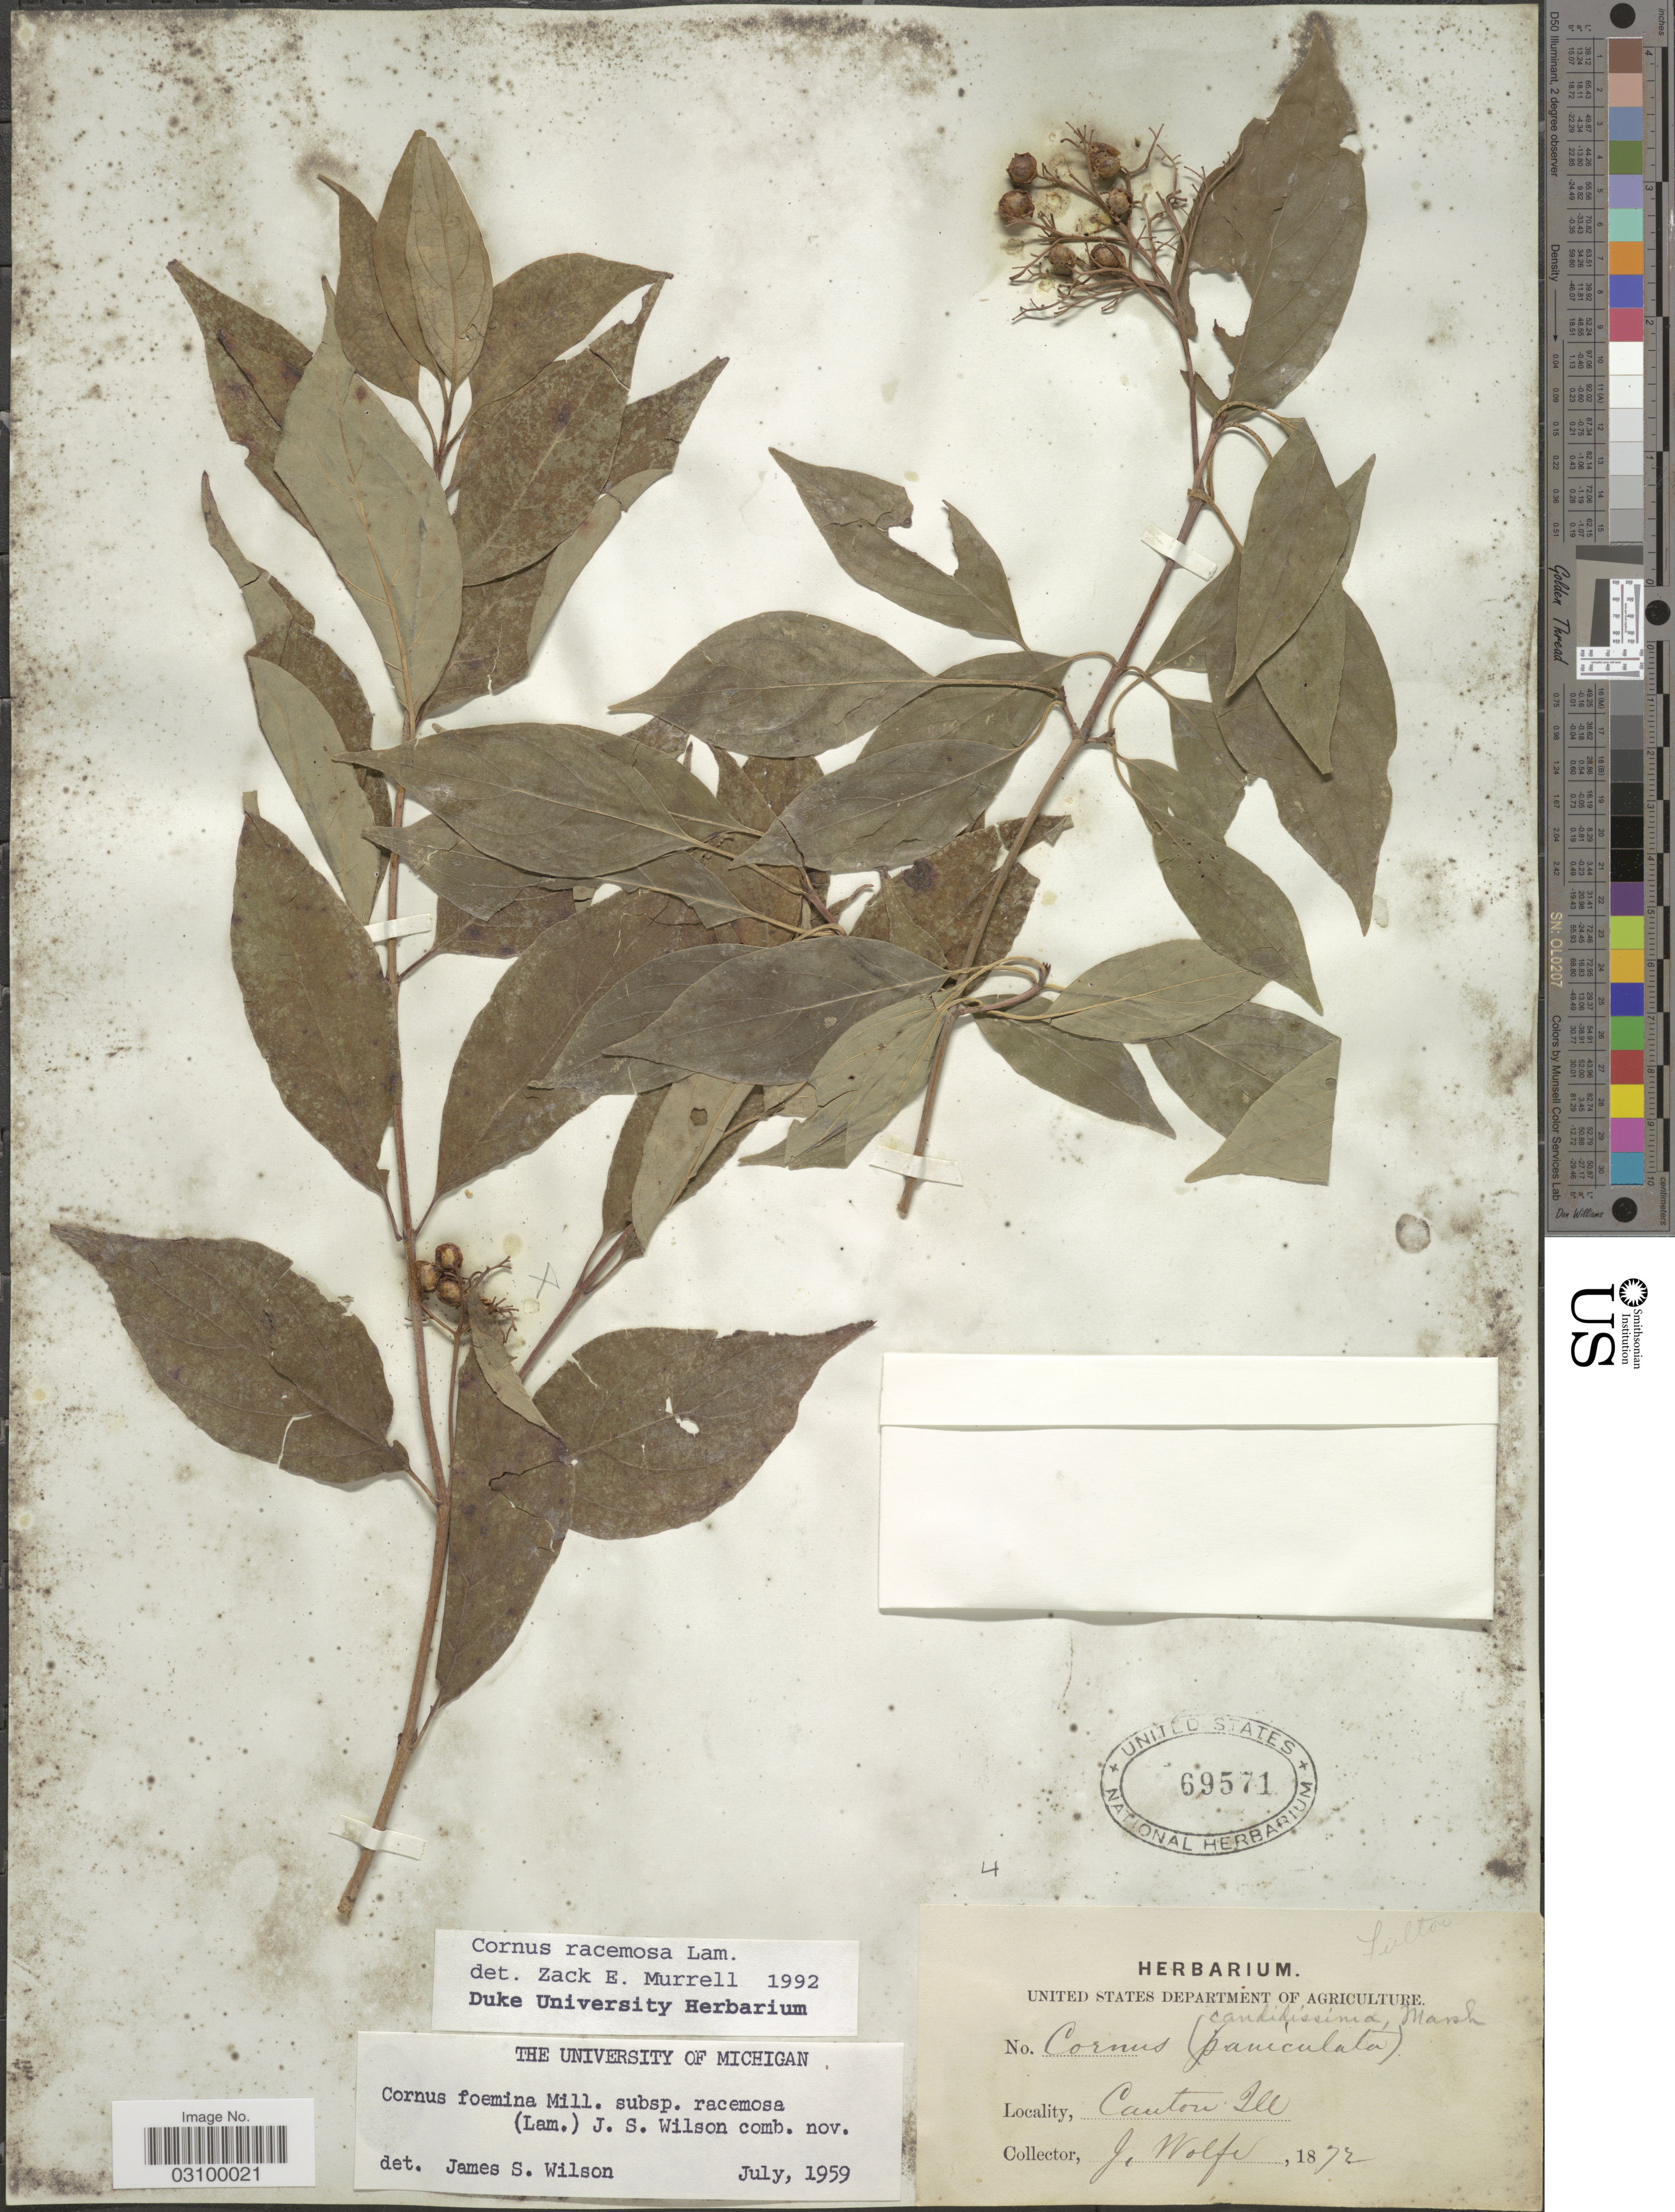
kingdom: Plantae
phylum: Tracheophyta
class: Magnoliopsida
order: Cornales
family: Cornaceae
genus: Cornus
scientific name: Cornus racemosa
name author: Lam.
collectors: J. Wolfe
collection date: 1872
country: United States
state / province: Illinois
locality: Canton, Ill. Fulton.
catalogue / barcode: US 69571